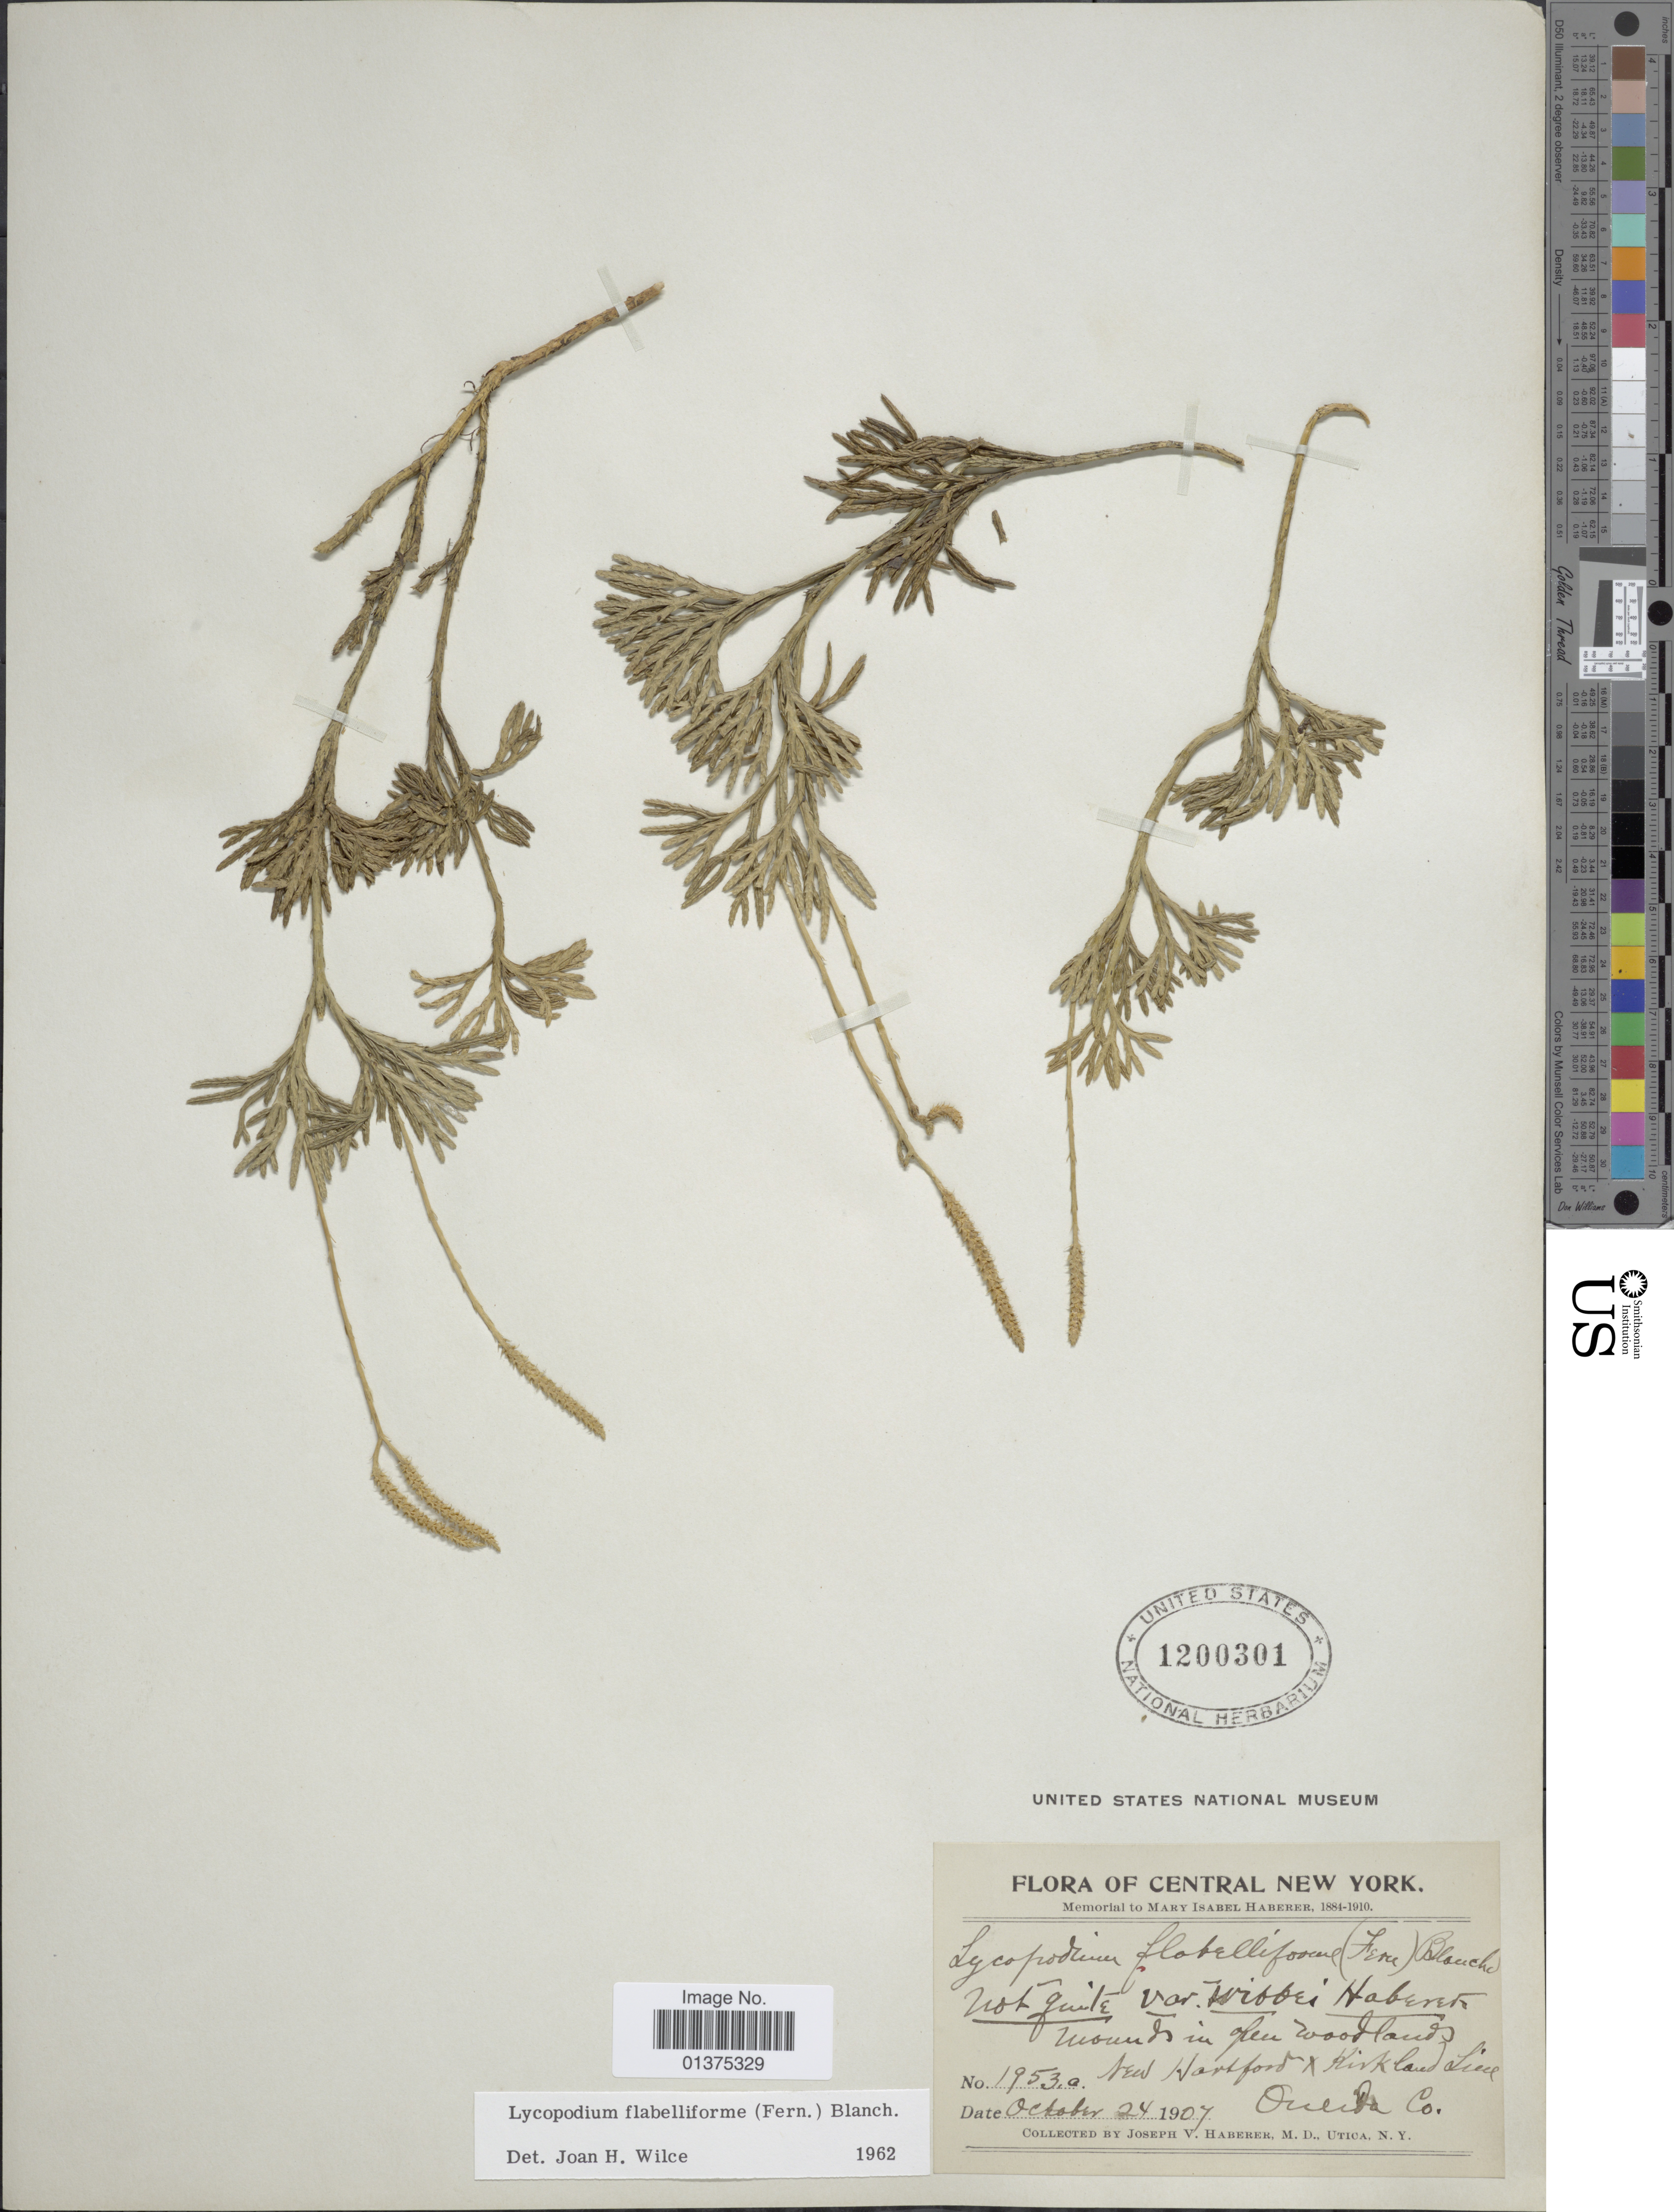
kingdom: Plantae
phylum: Tracheophyta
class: Lycopodiopsida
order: Lycopodiales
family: Lycopodiaceae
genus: Diphasiastrum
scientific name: Diphasiastrum digitatum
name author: (Dill. ex A. Braun) Holub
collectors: J. V. Haberer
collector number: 1953 a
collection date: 1907-10-24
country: United States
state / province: New York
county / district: Oneida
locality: Central New York, , New Hartford. Kirkland line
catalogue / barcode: US 1200301